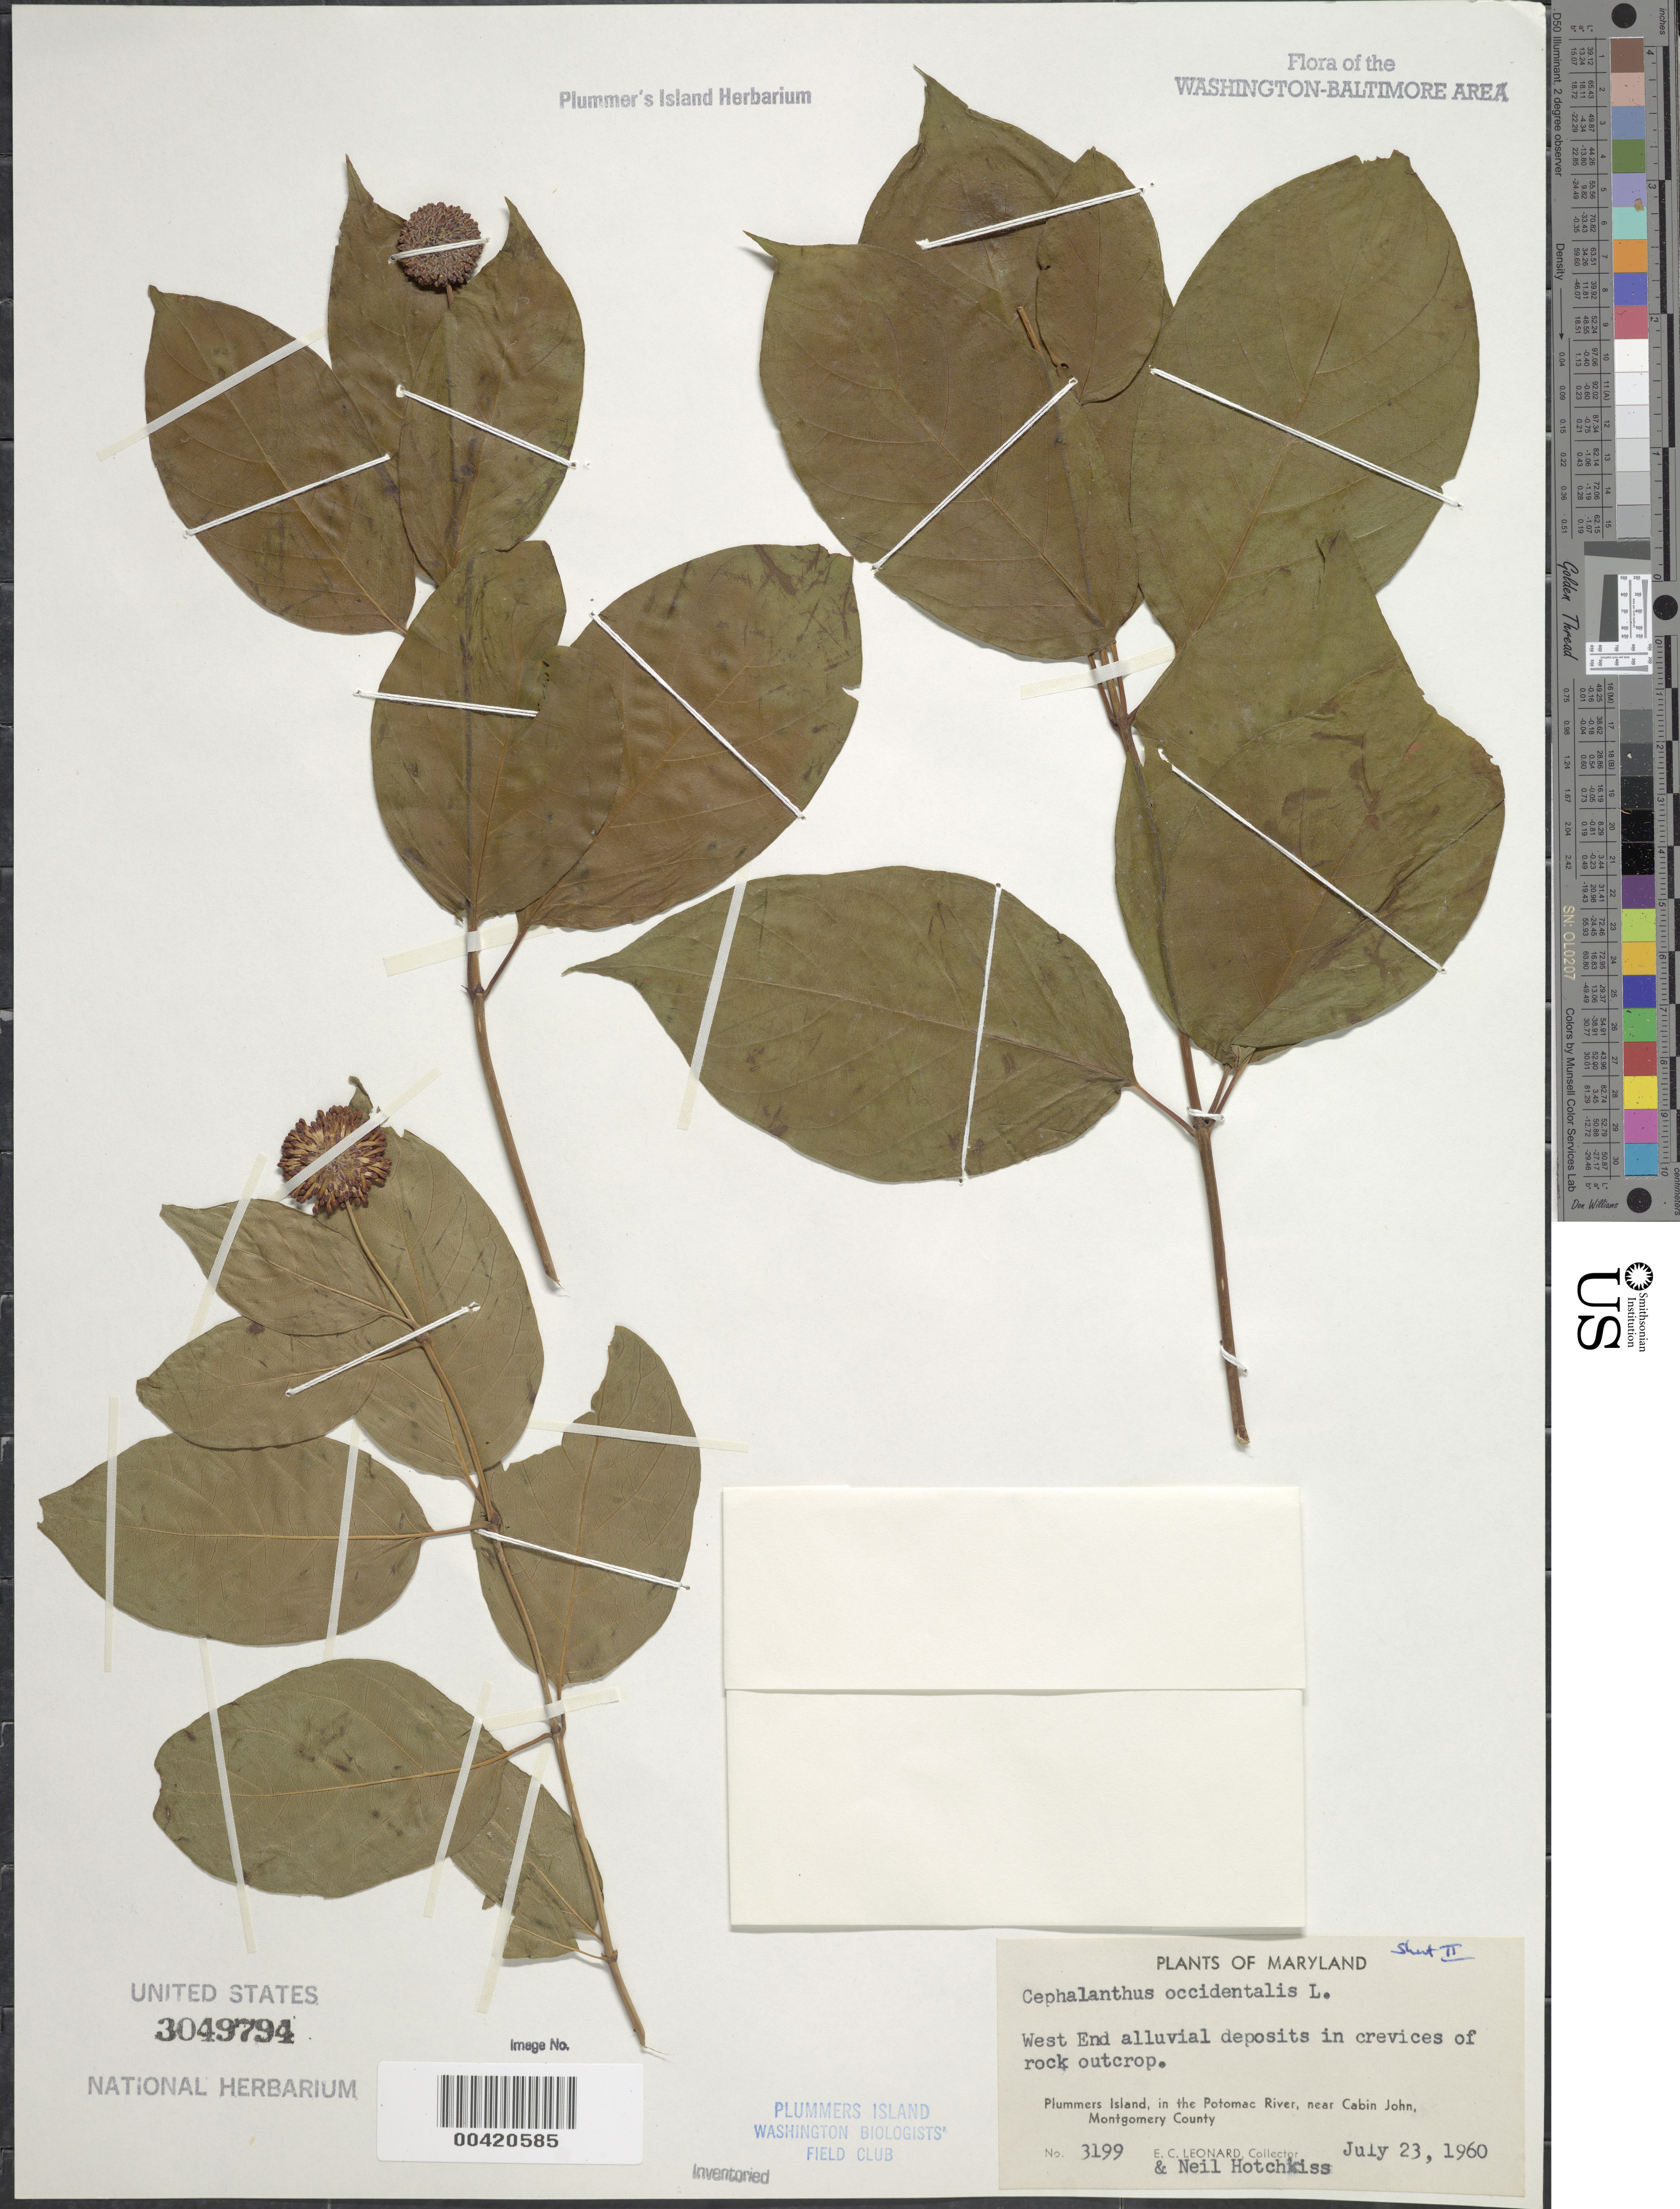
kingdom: Plantae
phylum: Tracheophyta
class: Magnoliopsida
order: Gentianales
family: Rubiaceae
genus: Cephalanthus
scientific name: Cephalanthus occidentalis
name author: L.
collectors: E. C. Leonard & N. Hotchkiss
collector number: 3199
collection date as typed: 23 Jul 1960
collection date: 1960-07-23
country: United States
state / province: Maryland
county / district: Montgomery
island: Plummers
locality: Plummer's Island; west end C. & O. Canal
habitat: Alluvial deposits in crevices of rock outcrop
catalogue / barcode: US 3049794